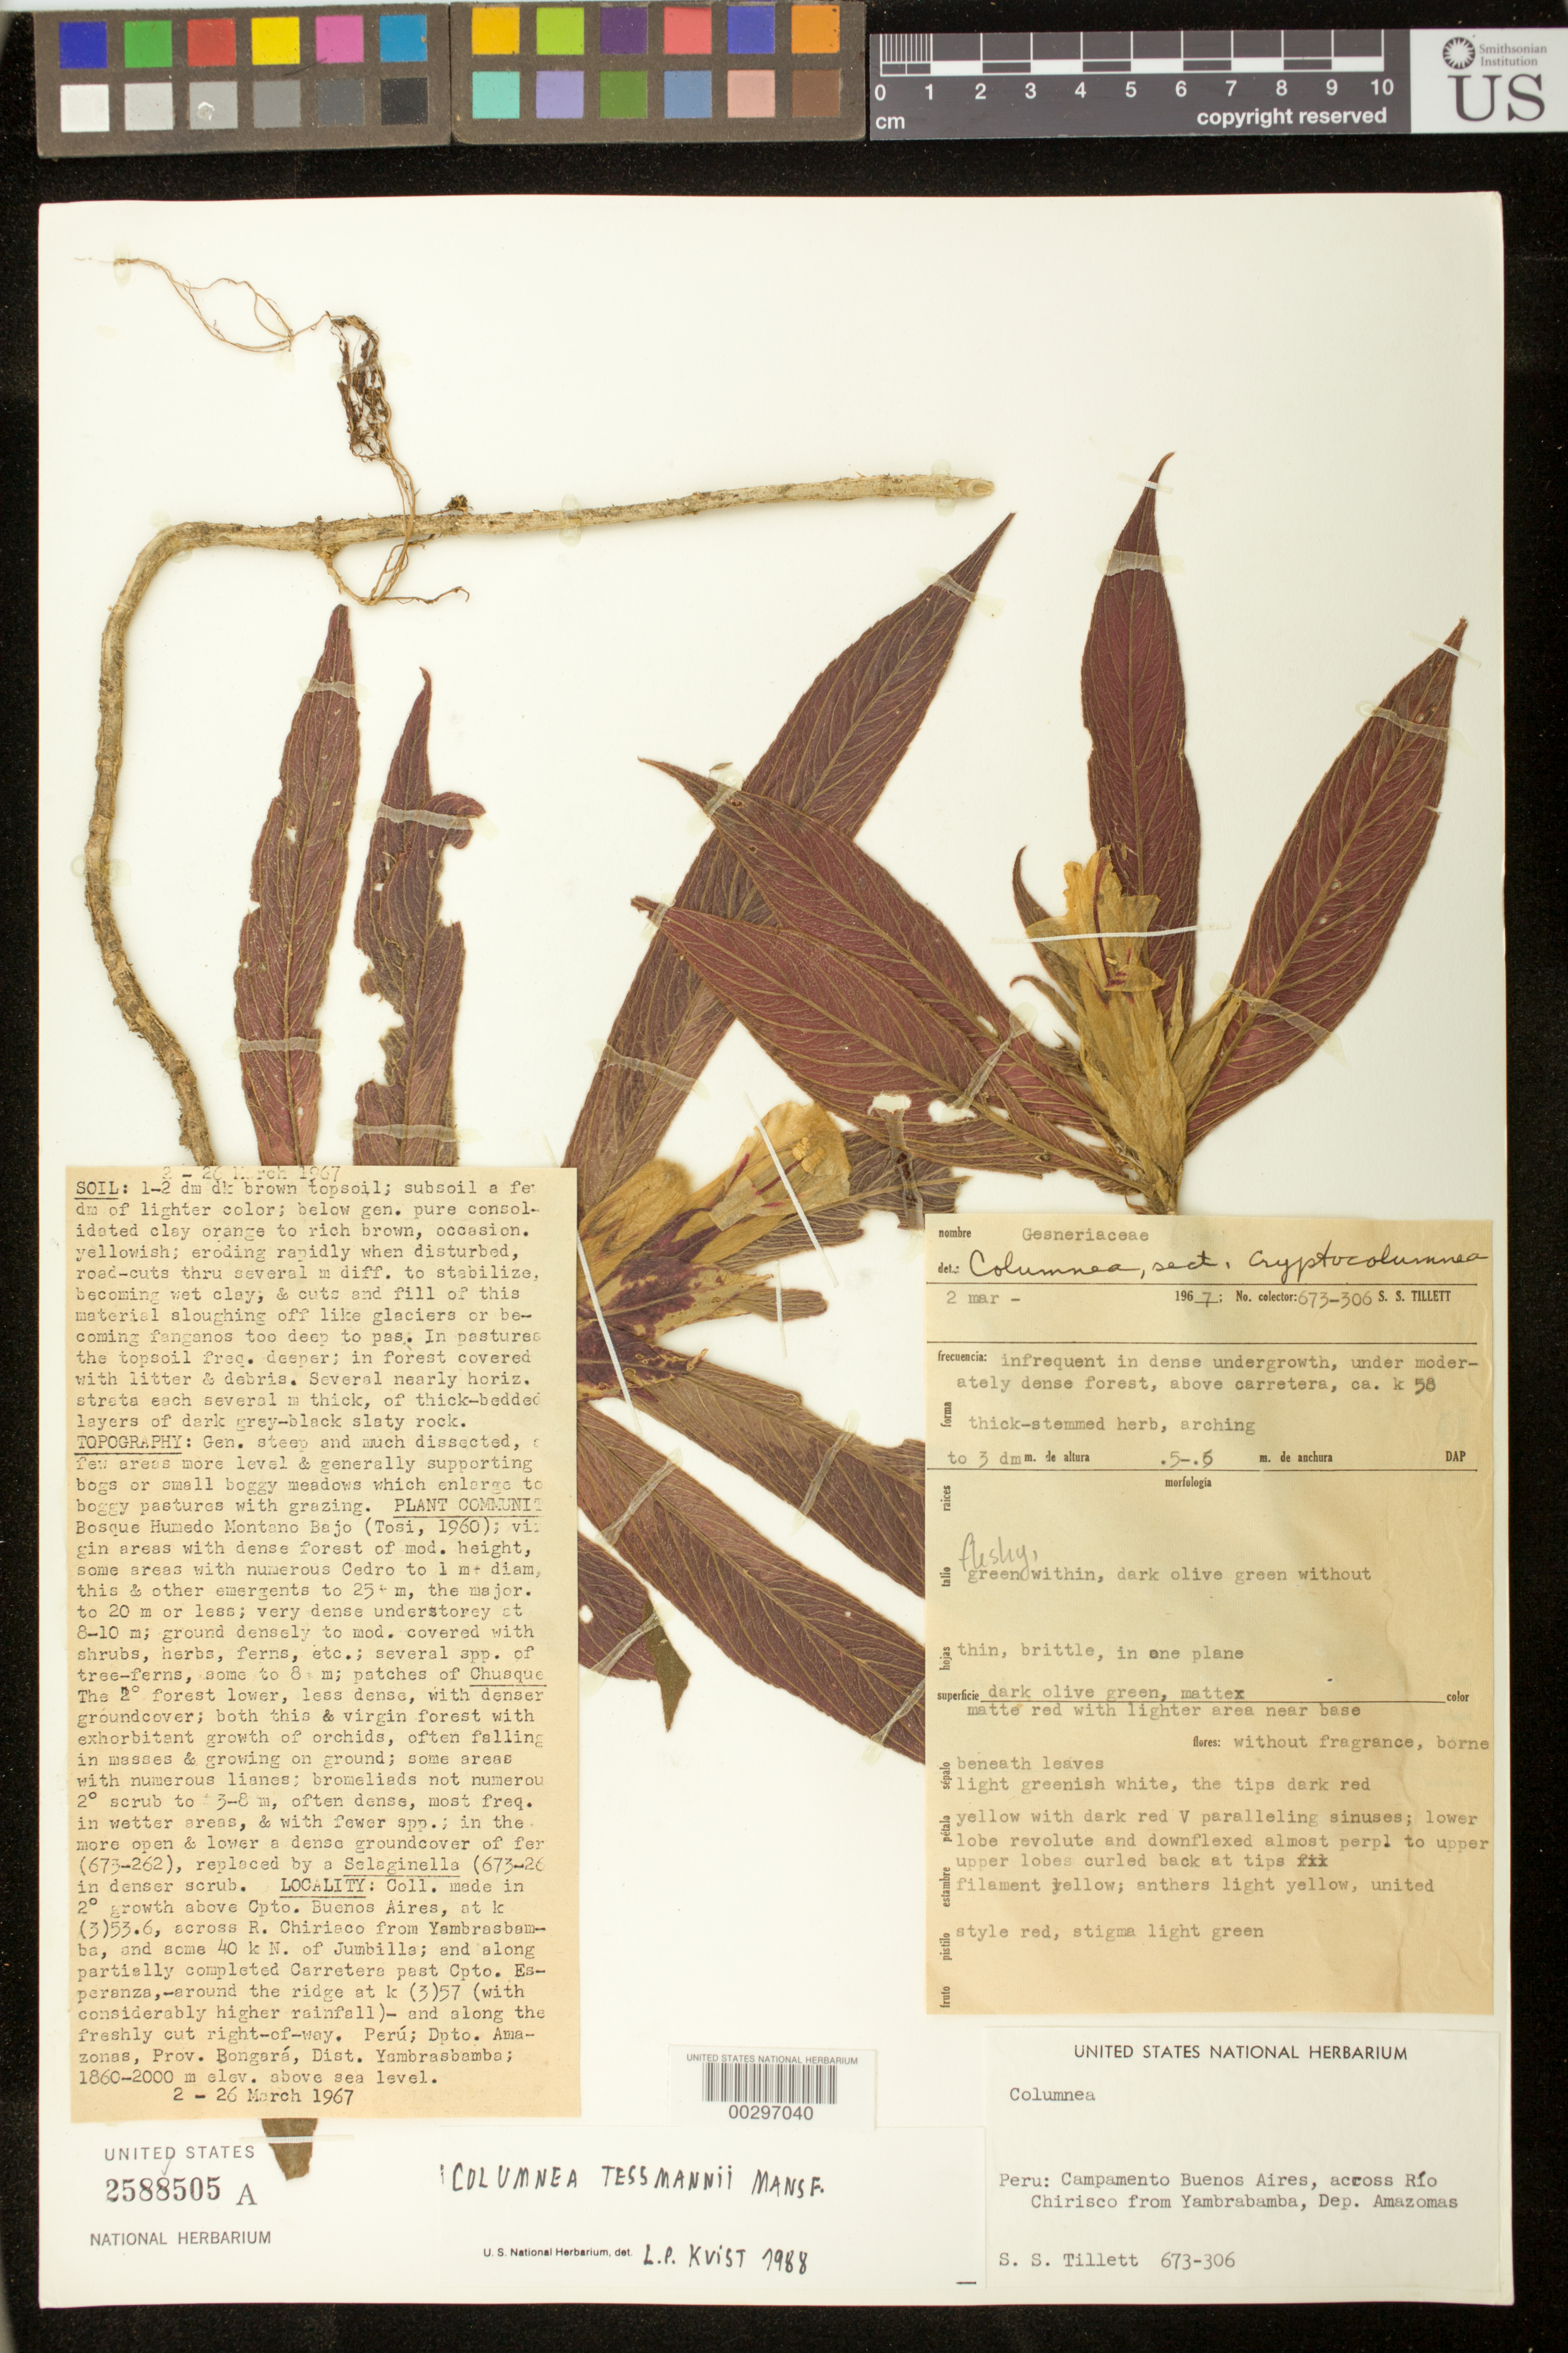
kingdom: Plantae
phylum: Tracheophyta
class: Magnoliopsida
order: Lamiales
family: Gesneriaceae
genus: Columnea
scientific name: Columnea tessmannii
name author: Mansf.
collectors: S. S. Tillett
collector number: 673 -306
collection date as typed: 02 Mar 1967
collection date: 1967-03-02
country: Peru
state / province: Amazonas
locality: Prov. Pongara, Dist. Yambrasbamba, Campamento Buenos Aires km 58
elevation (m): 1860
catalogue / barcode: US 2588505A